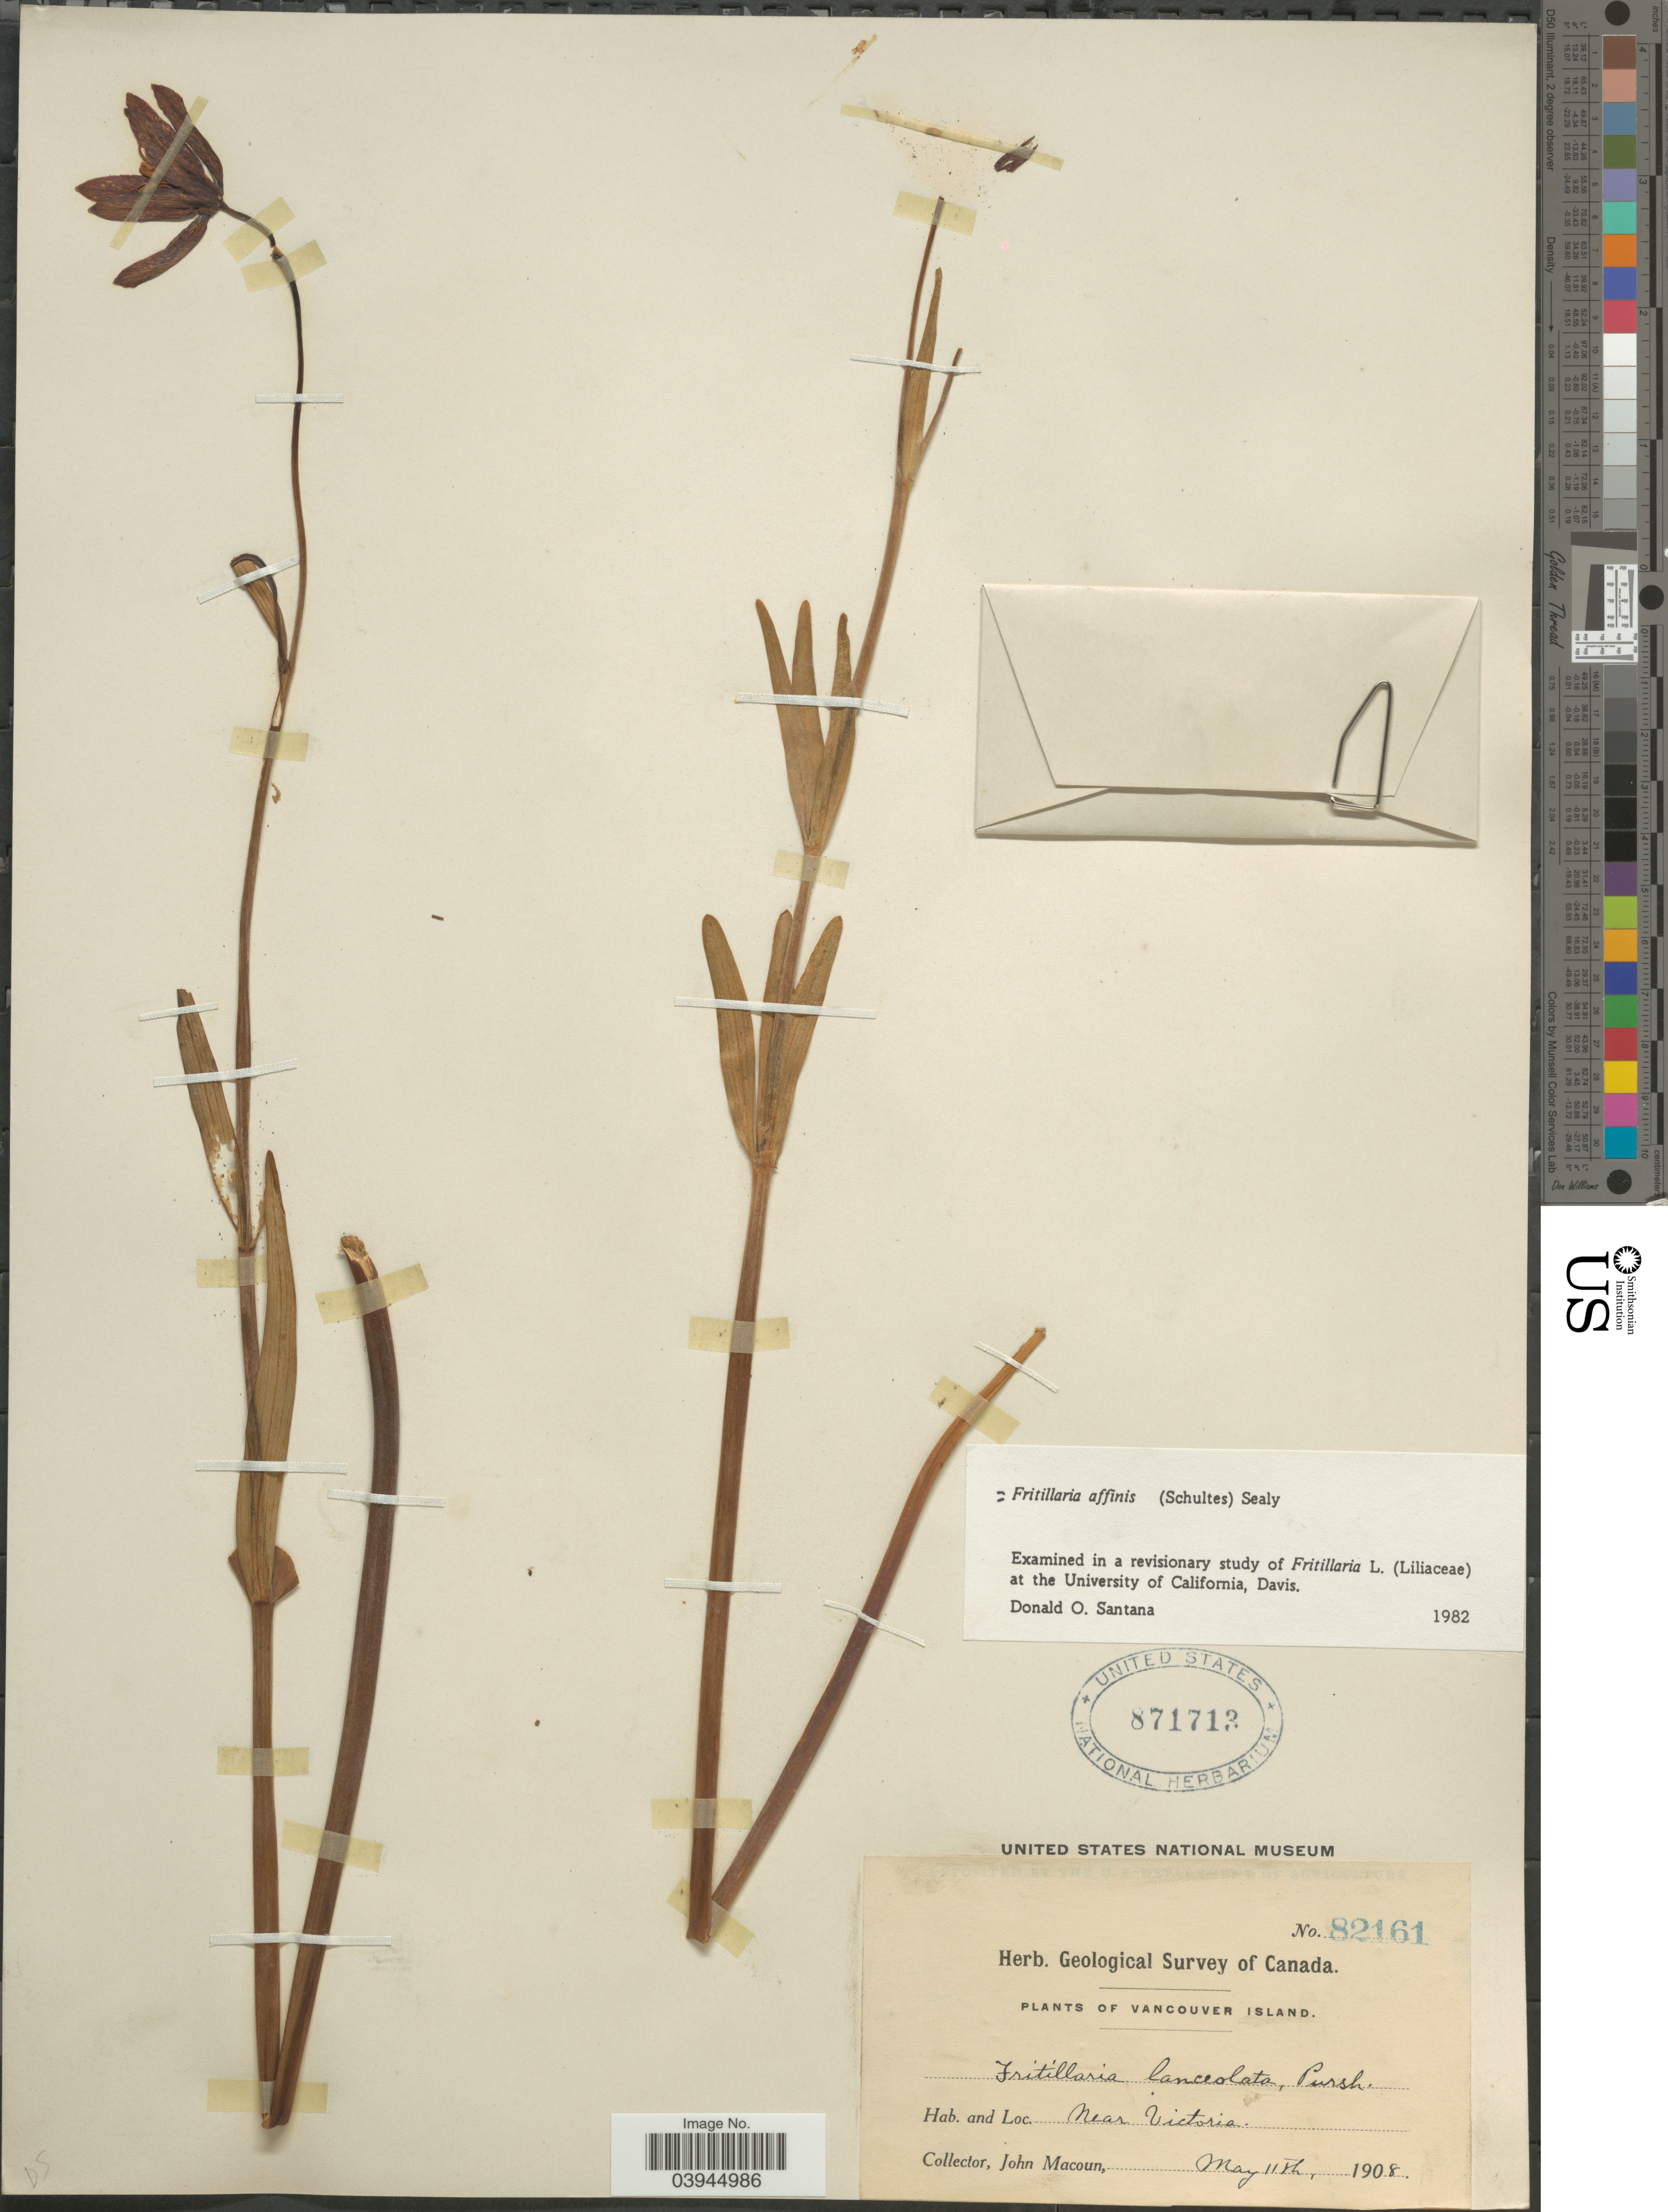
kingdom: Plantae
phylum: Tracheophyta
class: Liliopsida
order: Liliales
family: Liliaceae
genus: Fritillaria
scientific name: Fritillaria affinis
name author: (Schult. & Schult. f.) Sealy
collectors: J. Macoun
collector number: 82161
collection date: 1908-05-11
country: Canada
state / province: British Columbia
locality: Vancouver Island. Near Victoria.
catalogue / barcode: US 871713